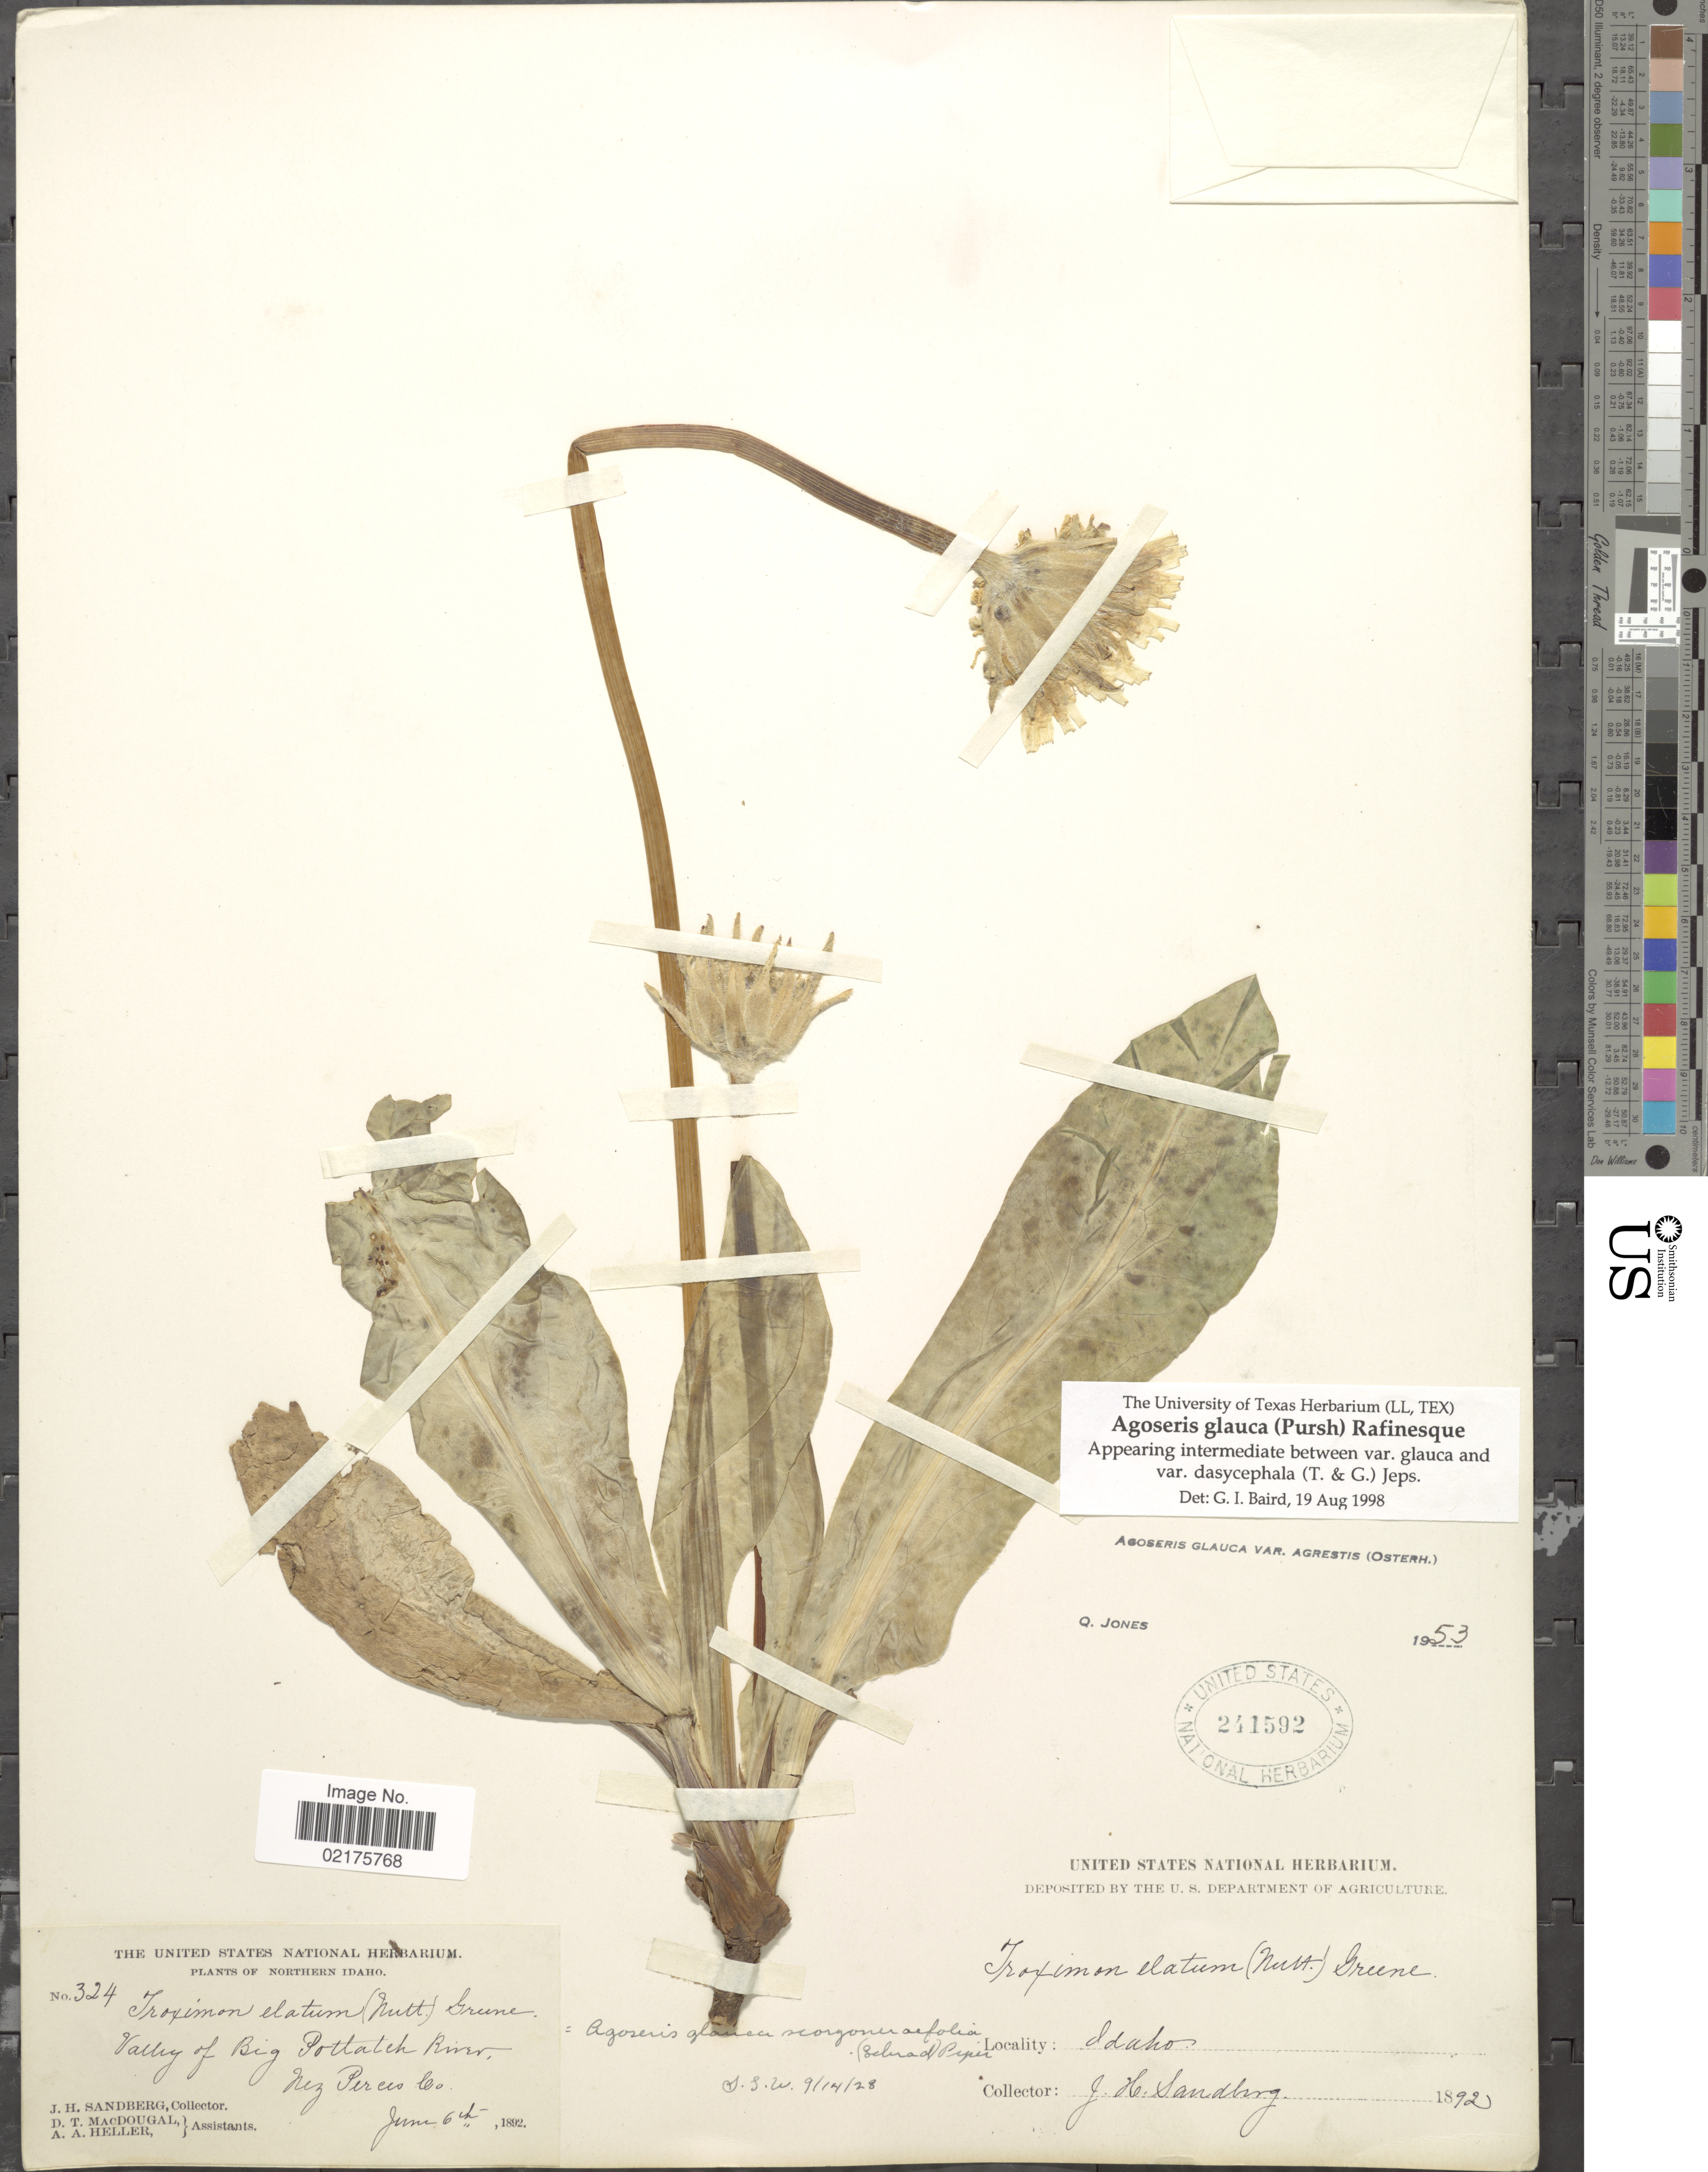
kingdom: Plantae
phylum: Tracheophyta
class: Magnoliopsida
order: Asterales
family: Asteraceae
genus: Agoseris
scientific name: Agoseris glauca var. glauca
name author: (Pursh) Raf.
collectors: J. H. Sandberg, D. T. MacDougal & A. A. Heller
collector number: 324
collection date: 1892-06-06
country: United States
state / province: Idaho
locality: Northern Idaho, Valley of Big Potlatch River, Nez Perces Co.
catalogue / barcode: US 241592